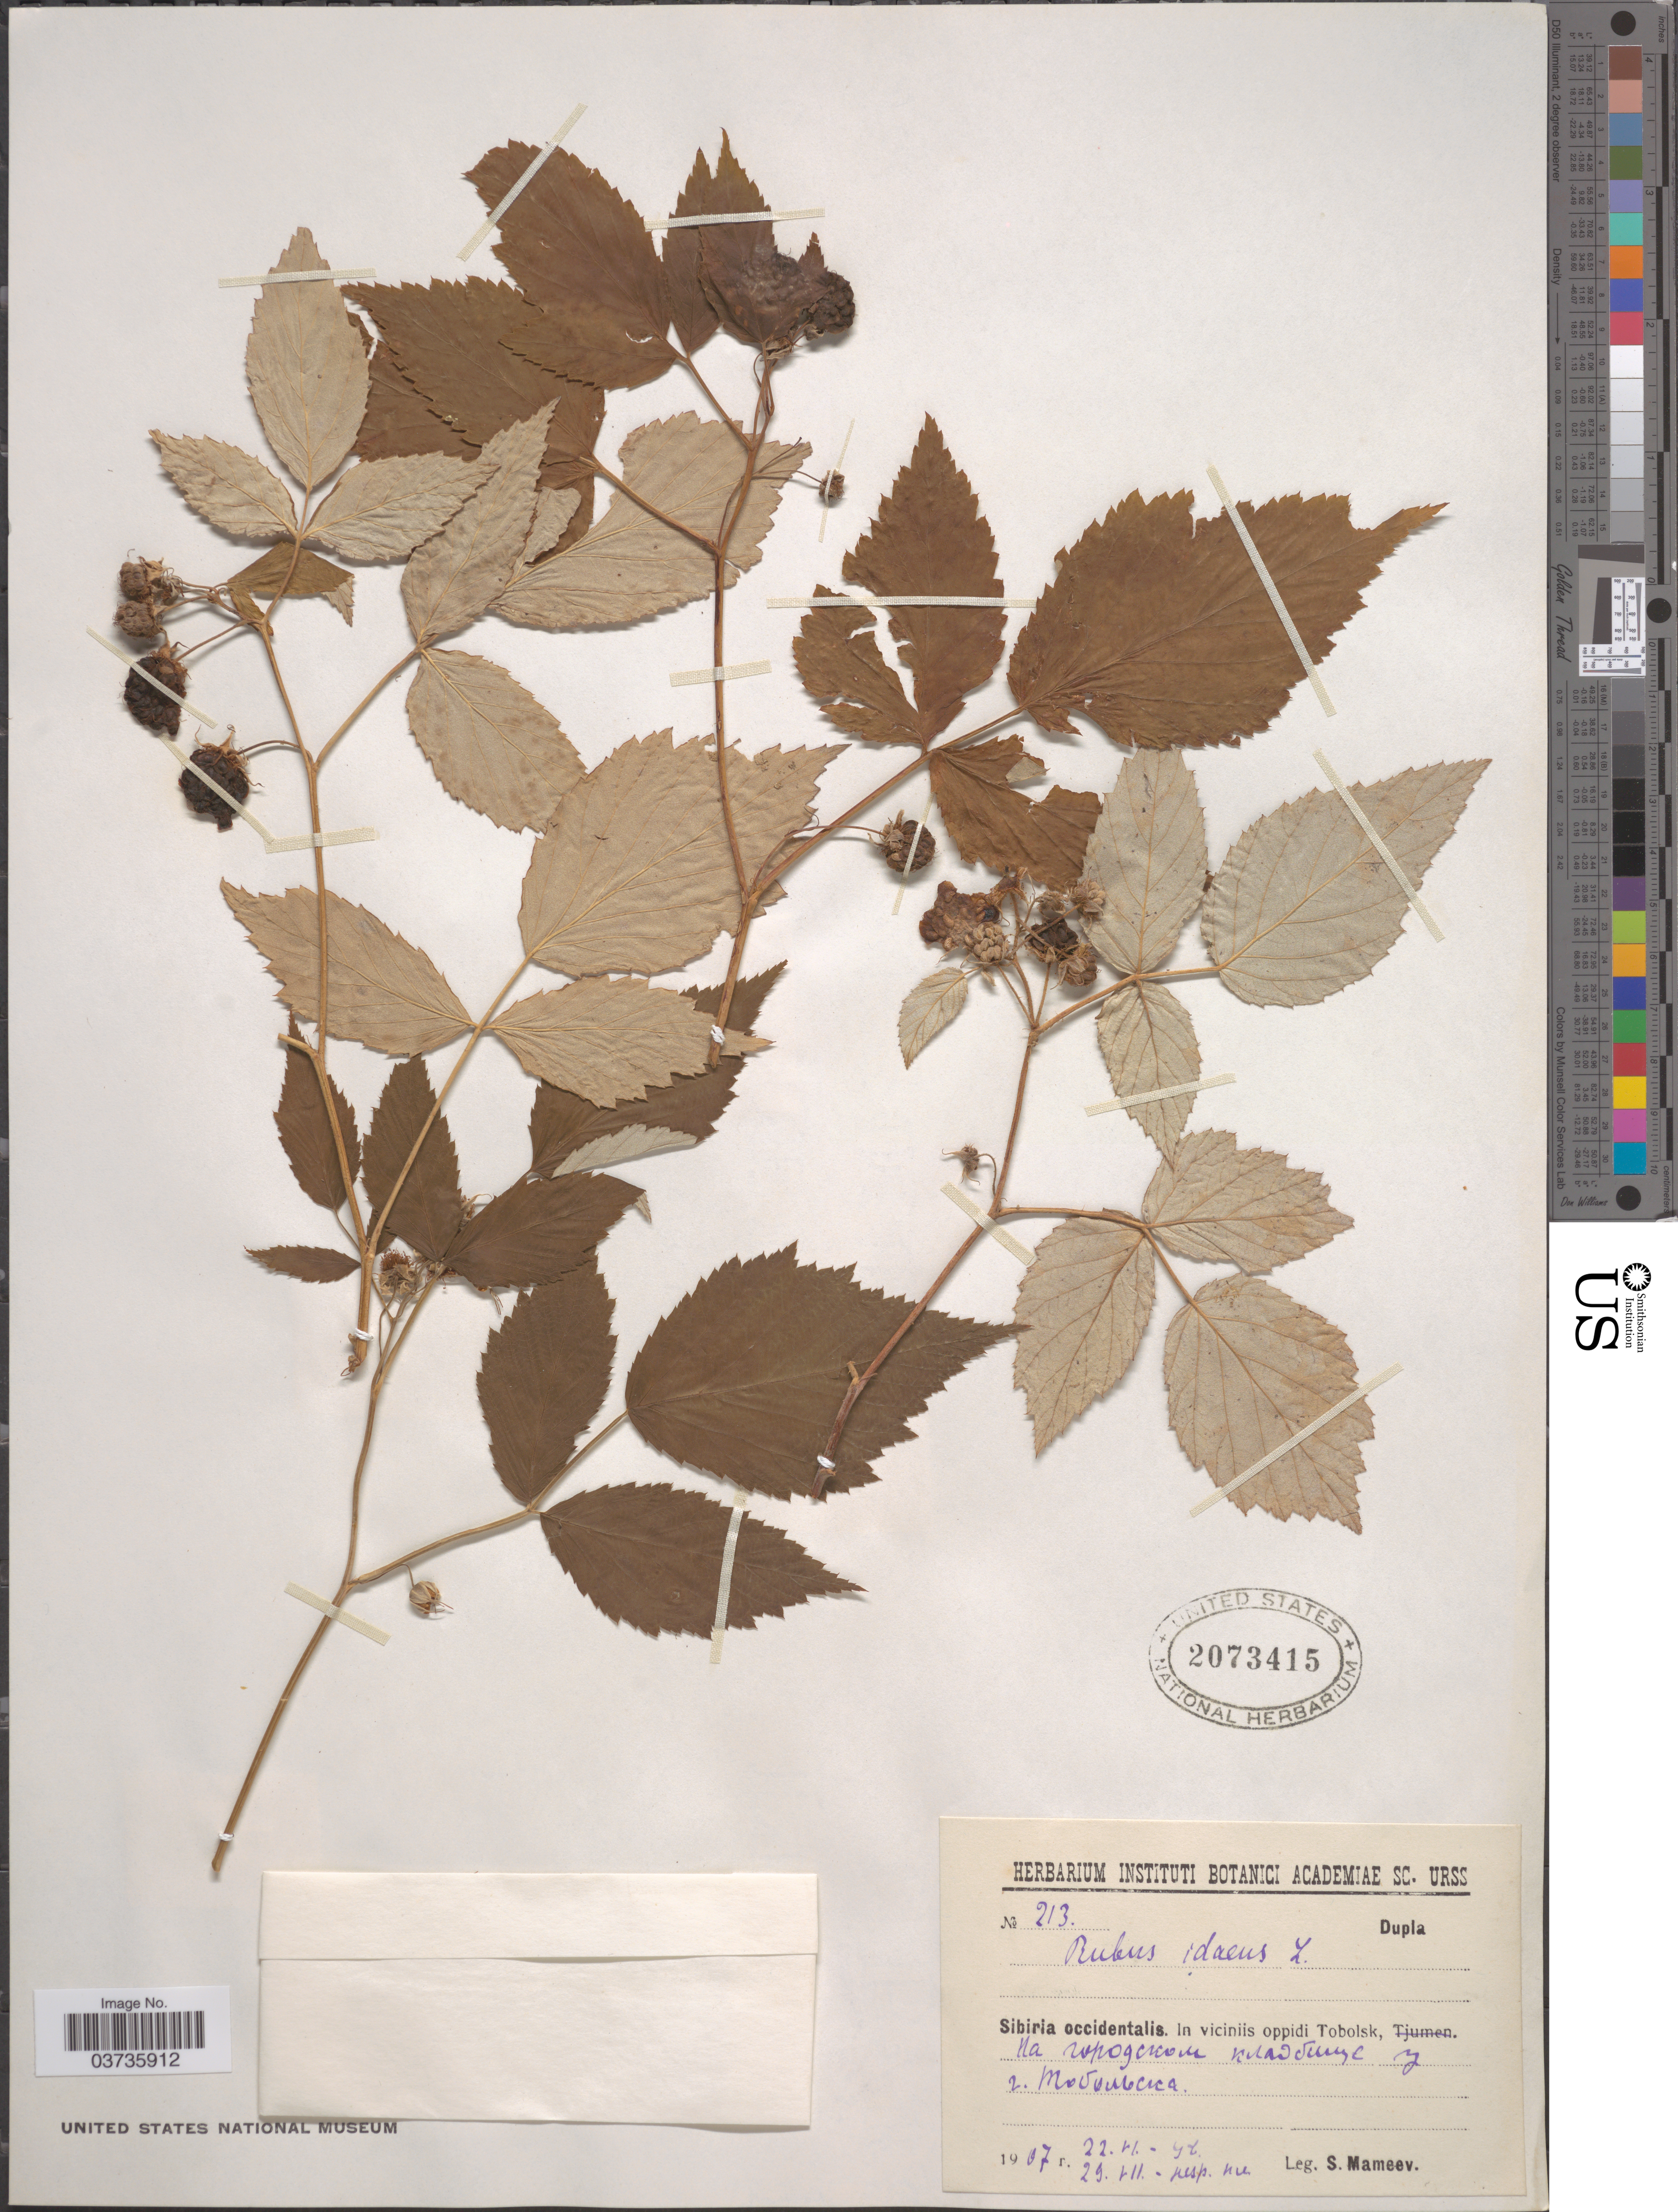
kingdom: Plantae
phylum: Tracheophyta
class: Magnoliopsida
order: Rosales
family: Rosaceae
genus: Rubus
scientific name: Rubus idaeus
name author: L.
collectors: S. Mameev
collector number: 213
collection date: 1907-06-22/1907-07-29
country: Russian Federation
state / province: Tyumen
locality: Sibiria occidentalis. In viciniis oppidi Tobolsk, X.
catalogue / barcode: US 2073415